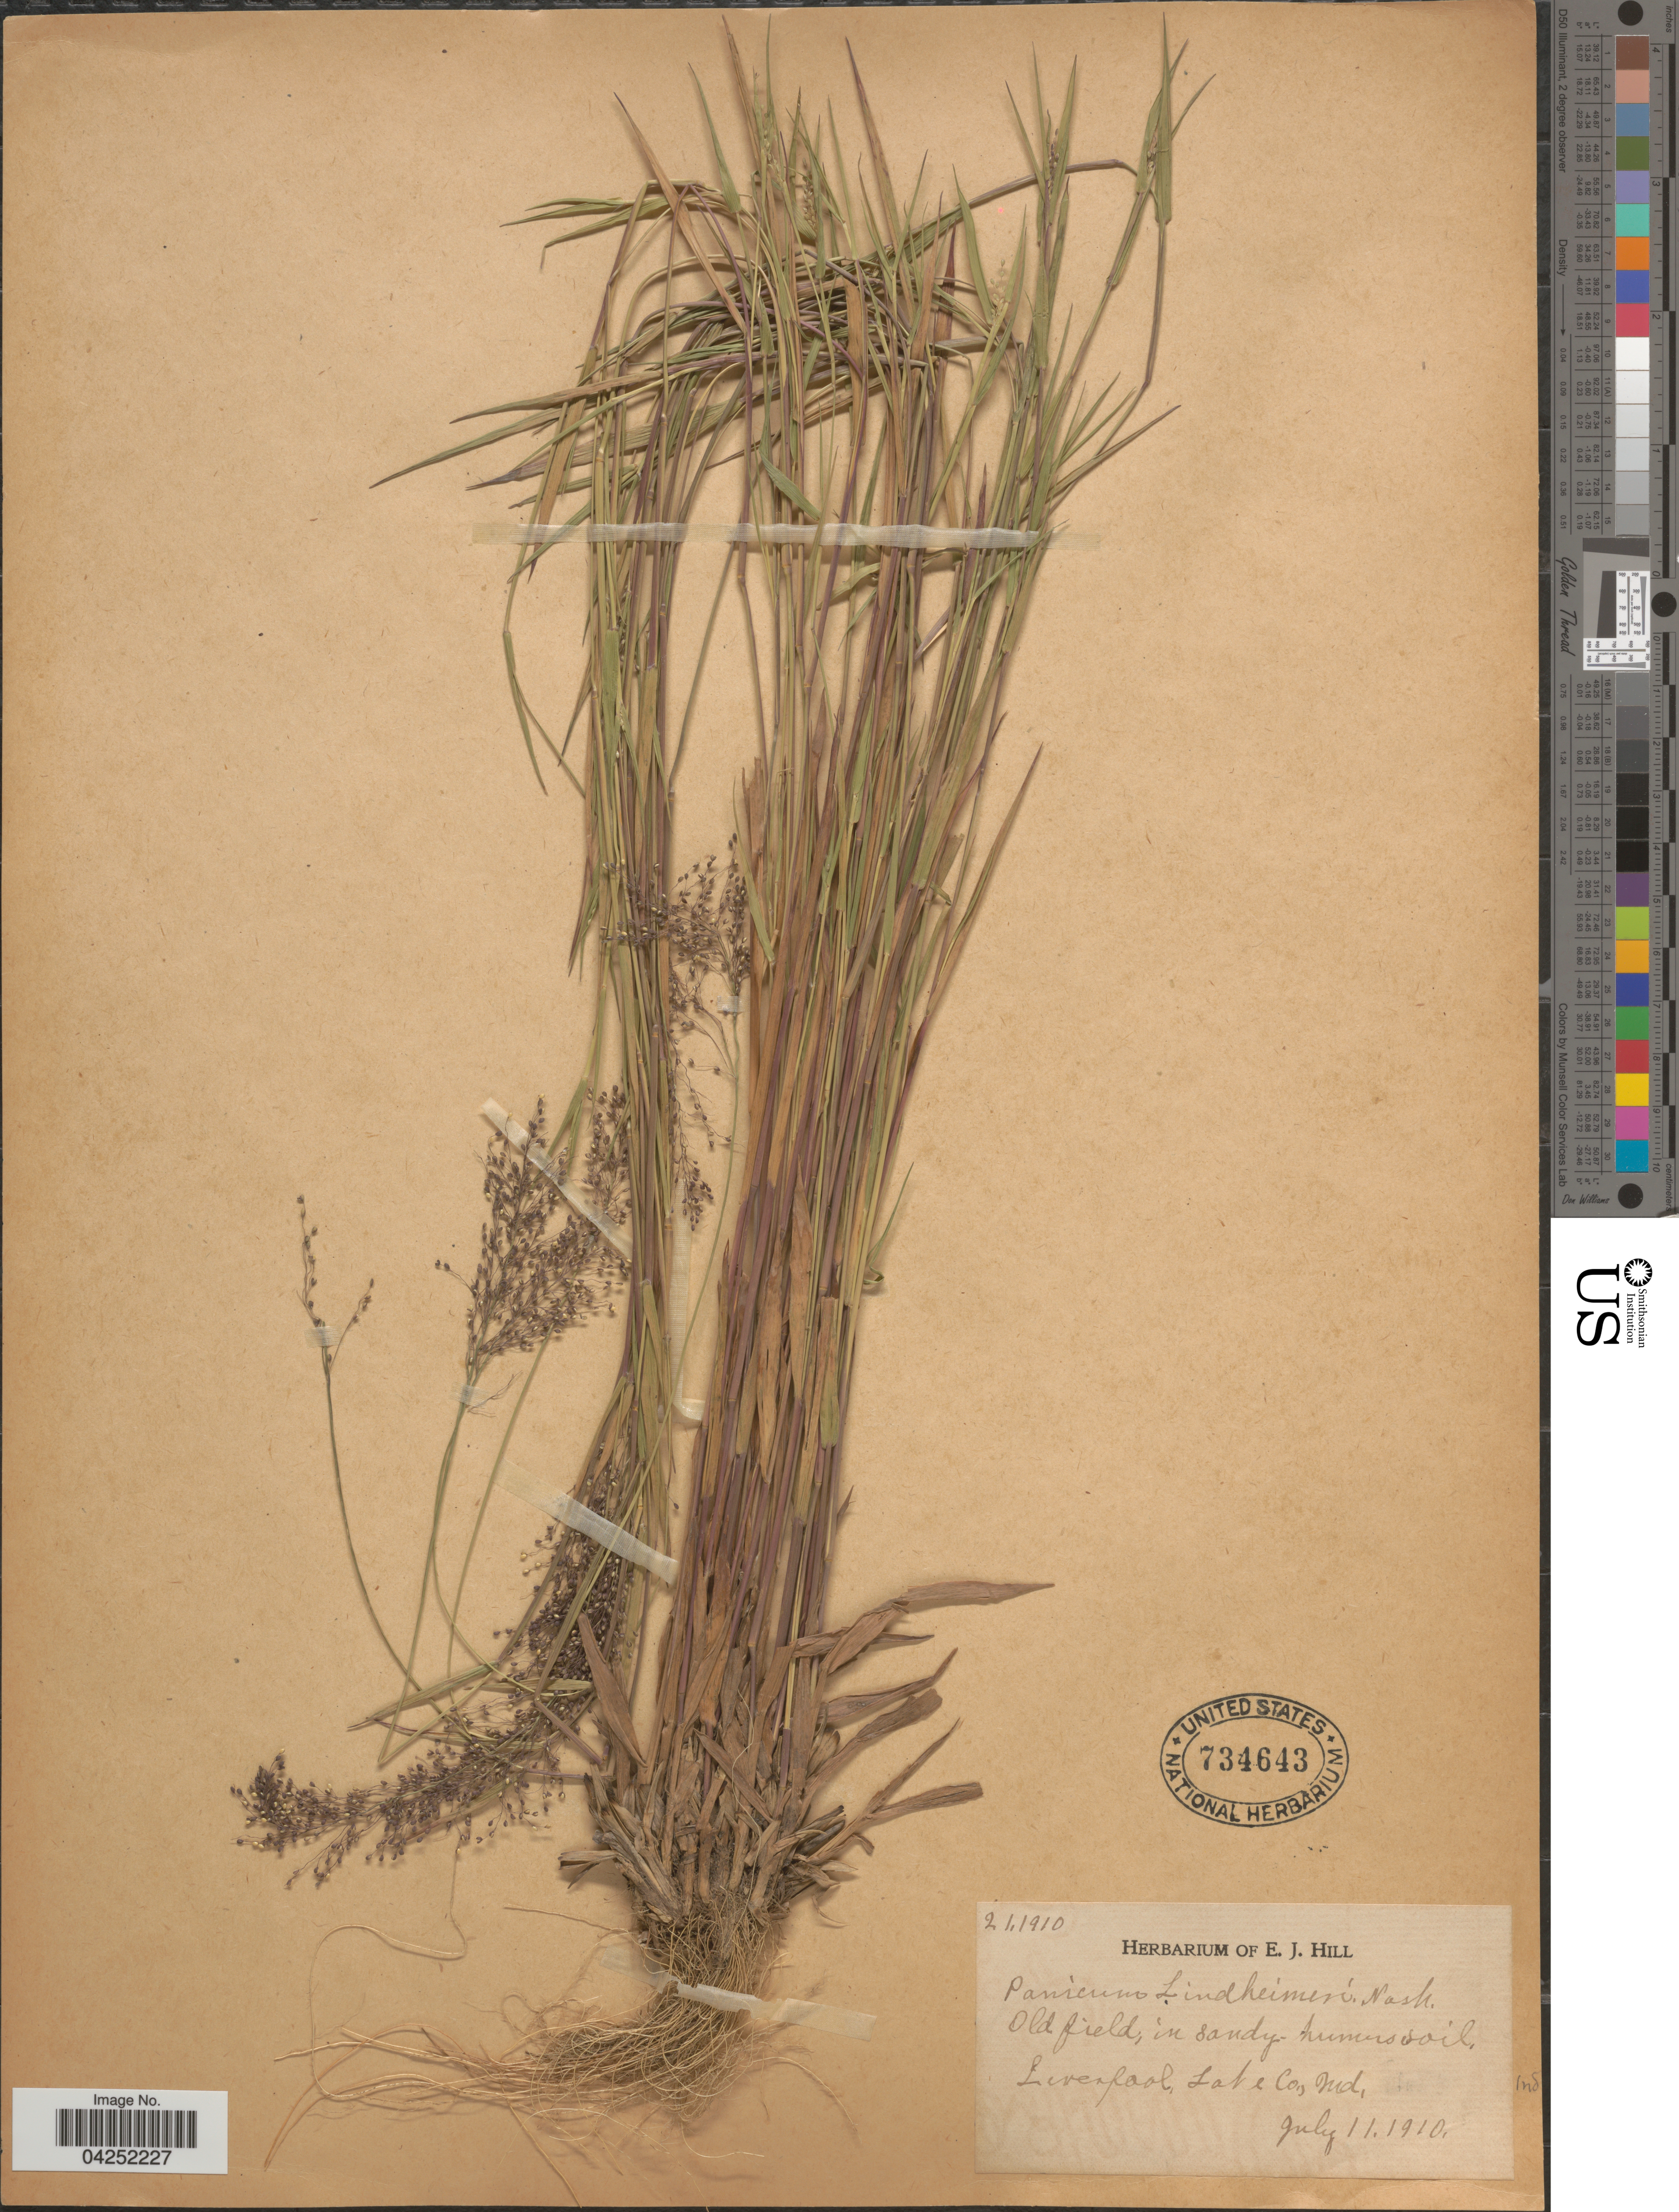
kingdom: Plantae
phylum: Tracheophyta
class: Liliopsida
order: Poales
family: Poaceae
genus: Dichanthelium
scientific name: Dichanthelium acuminatum var. lindheimeri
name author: (Nash) Gould & C.A. Clark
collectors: Ex herb. E. J. Hill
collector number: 21,1910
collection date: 1910-07-11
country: United States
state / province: Indiana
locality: Old field, in sandy-humus soil, Liverpool, Lake Co.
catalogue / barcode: US 734643